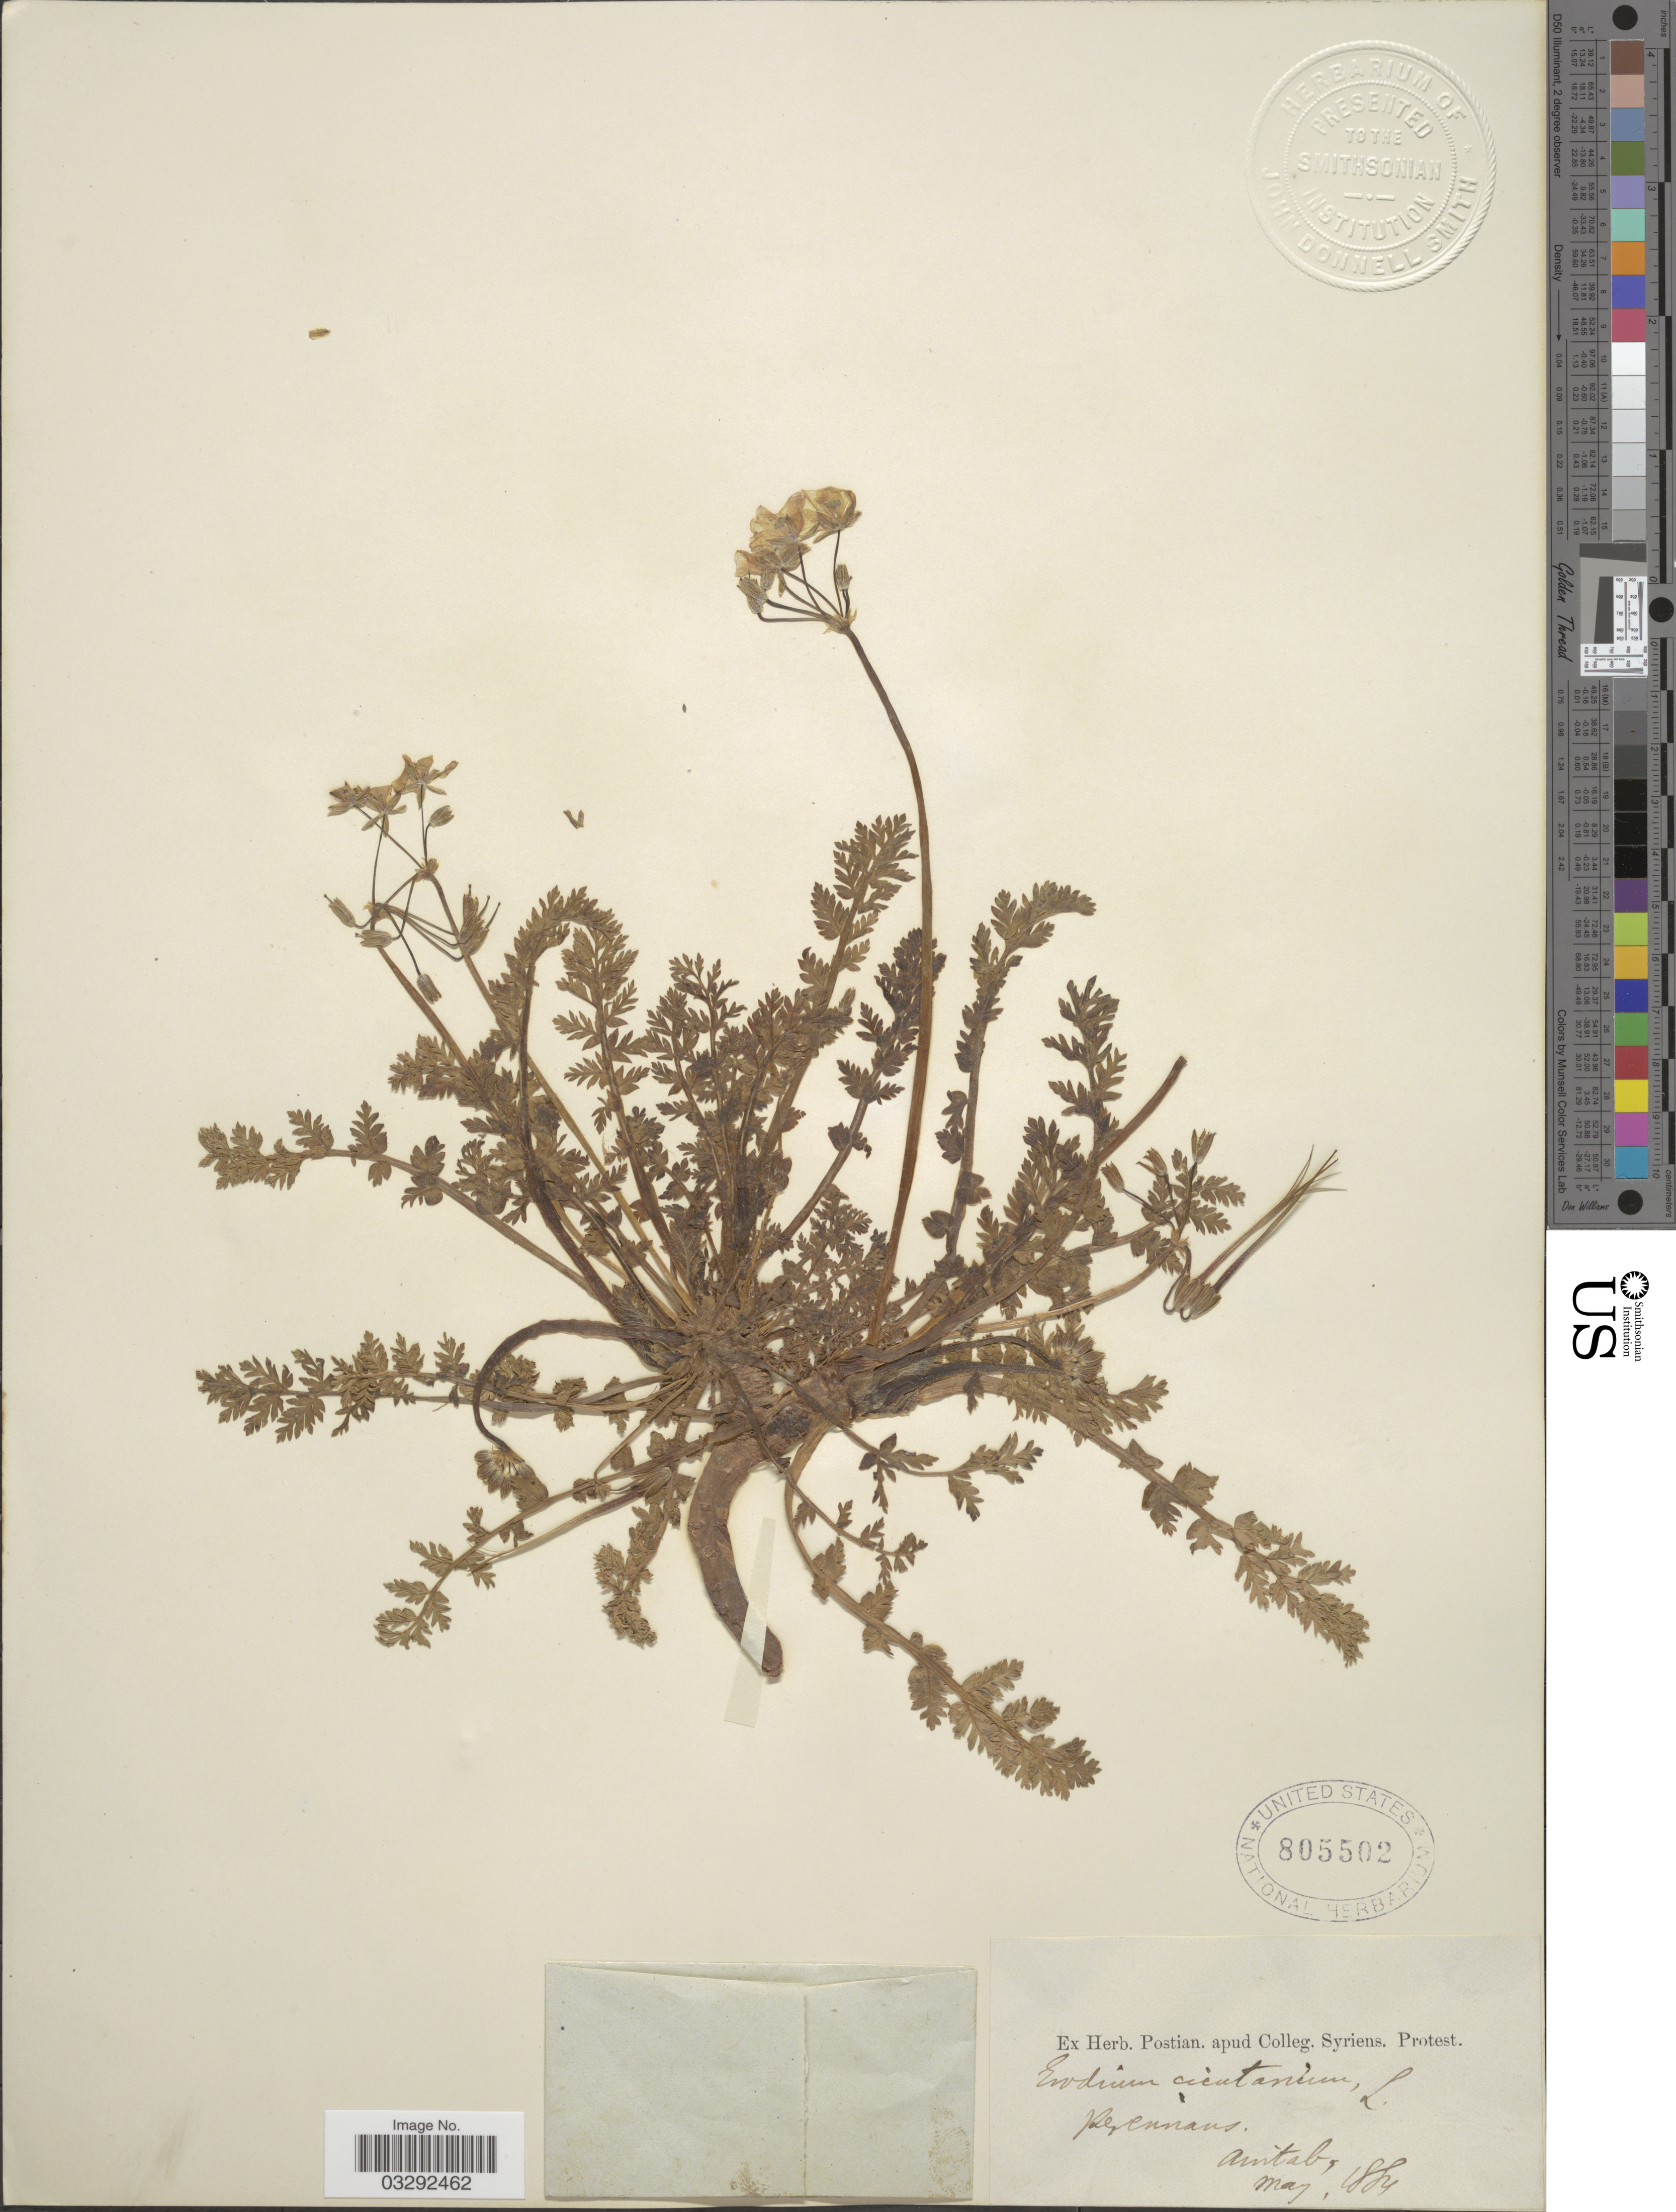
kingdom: Plantae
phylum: Tracheophyta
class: Magnoliopsida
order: Geraniales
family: Geraniaceae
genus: Erodium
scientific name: Erodium cicutarium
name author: (L.) L'Hér.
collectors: ex herb. Postian. apud Colleg. Syriens. Protest. USE "Fannie P. A. Shepard" (10308853) AS PRIMARY COLLECTOR INSTEAD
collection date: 1884-05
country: Turkey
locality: Pennans [interpreted]. Aintab.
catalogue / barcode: US 805502